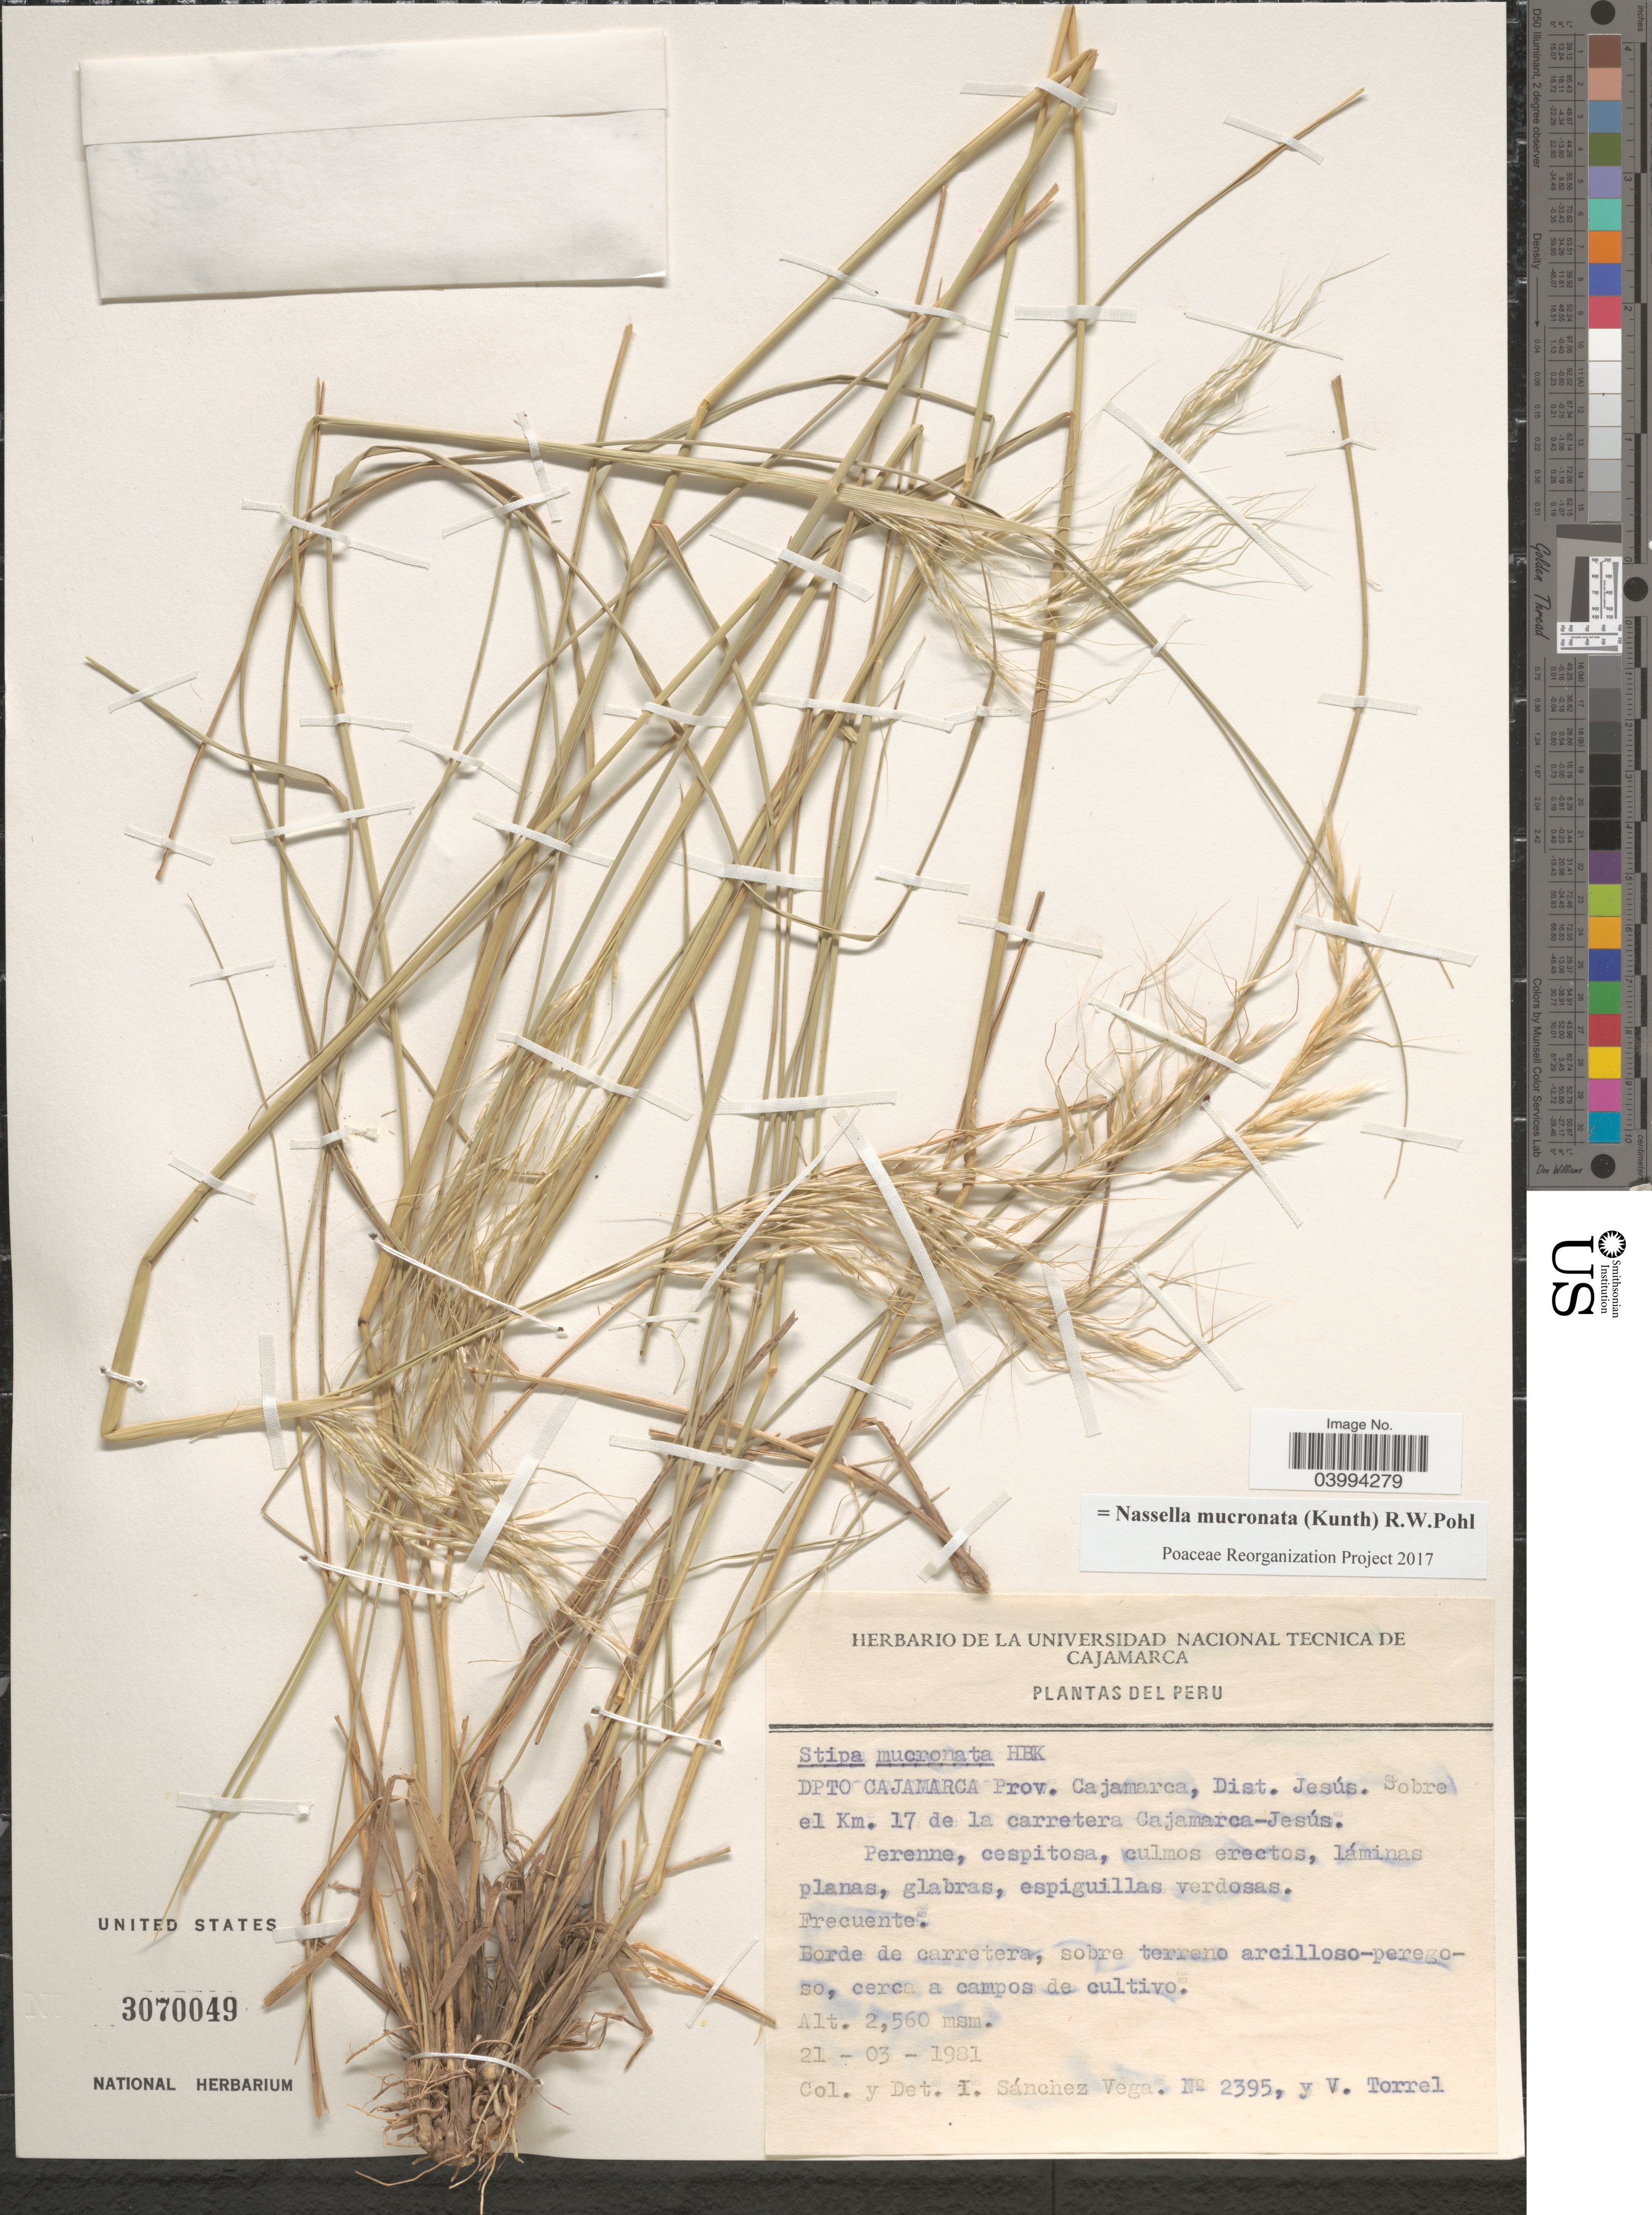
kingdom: Plantae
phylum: Tracheophyta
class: Liliopsida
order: Poales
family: Poaceae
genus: Nassella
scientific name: Nassella mucronata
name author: (Kunth) R.W. Pohl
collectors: I. Sánchez Vega & V. Torrel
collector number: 2395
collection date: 1981-03-21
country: Peru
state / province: Cajamarca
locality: Dpto. Cajamarca, Prov. Cajamarca, Dist. Jesús. Sobre el Km. 17 de la carretera Cajamarca-Jesús.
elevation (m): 2560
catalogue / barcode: US 3070049